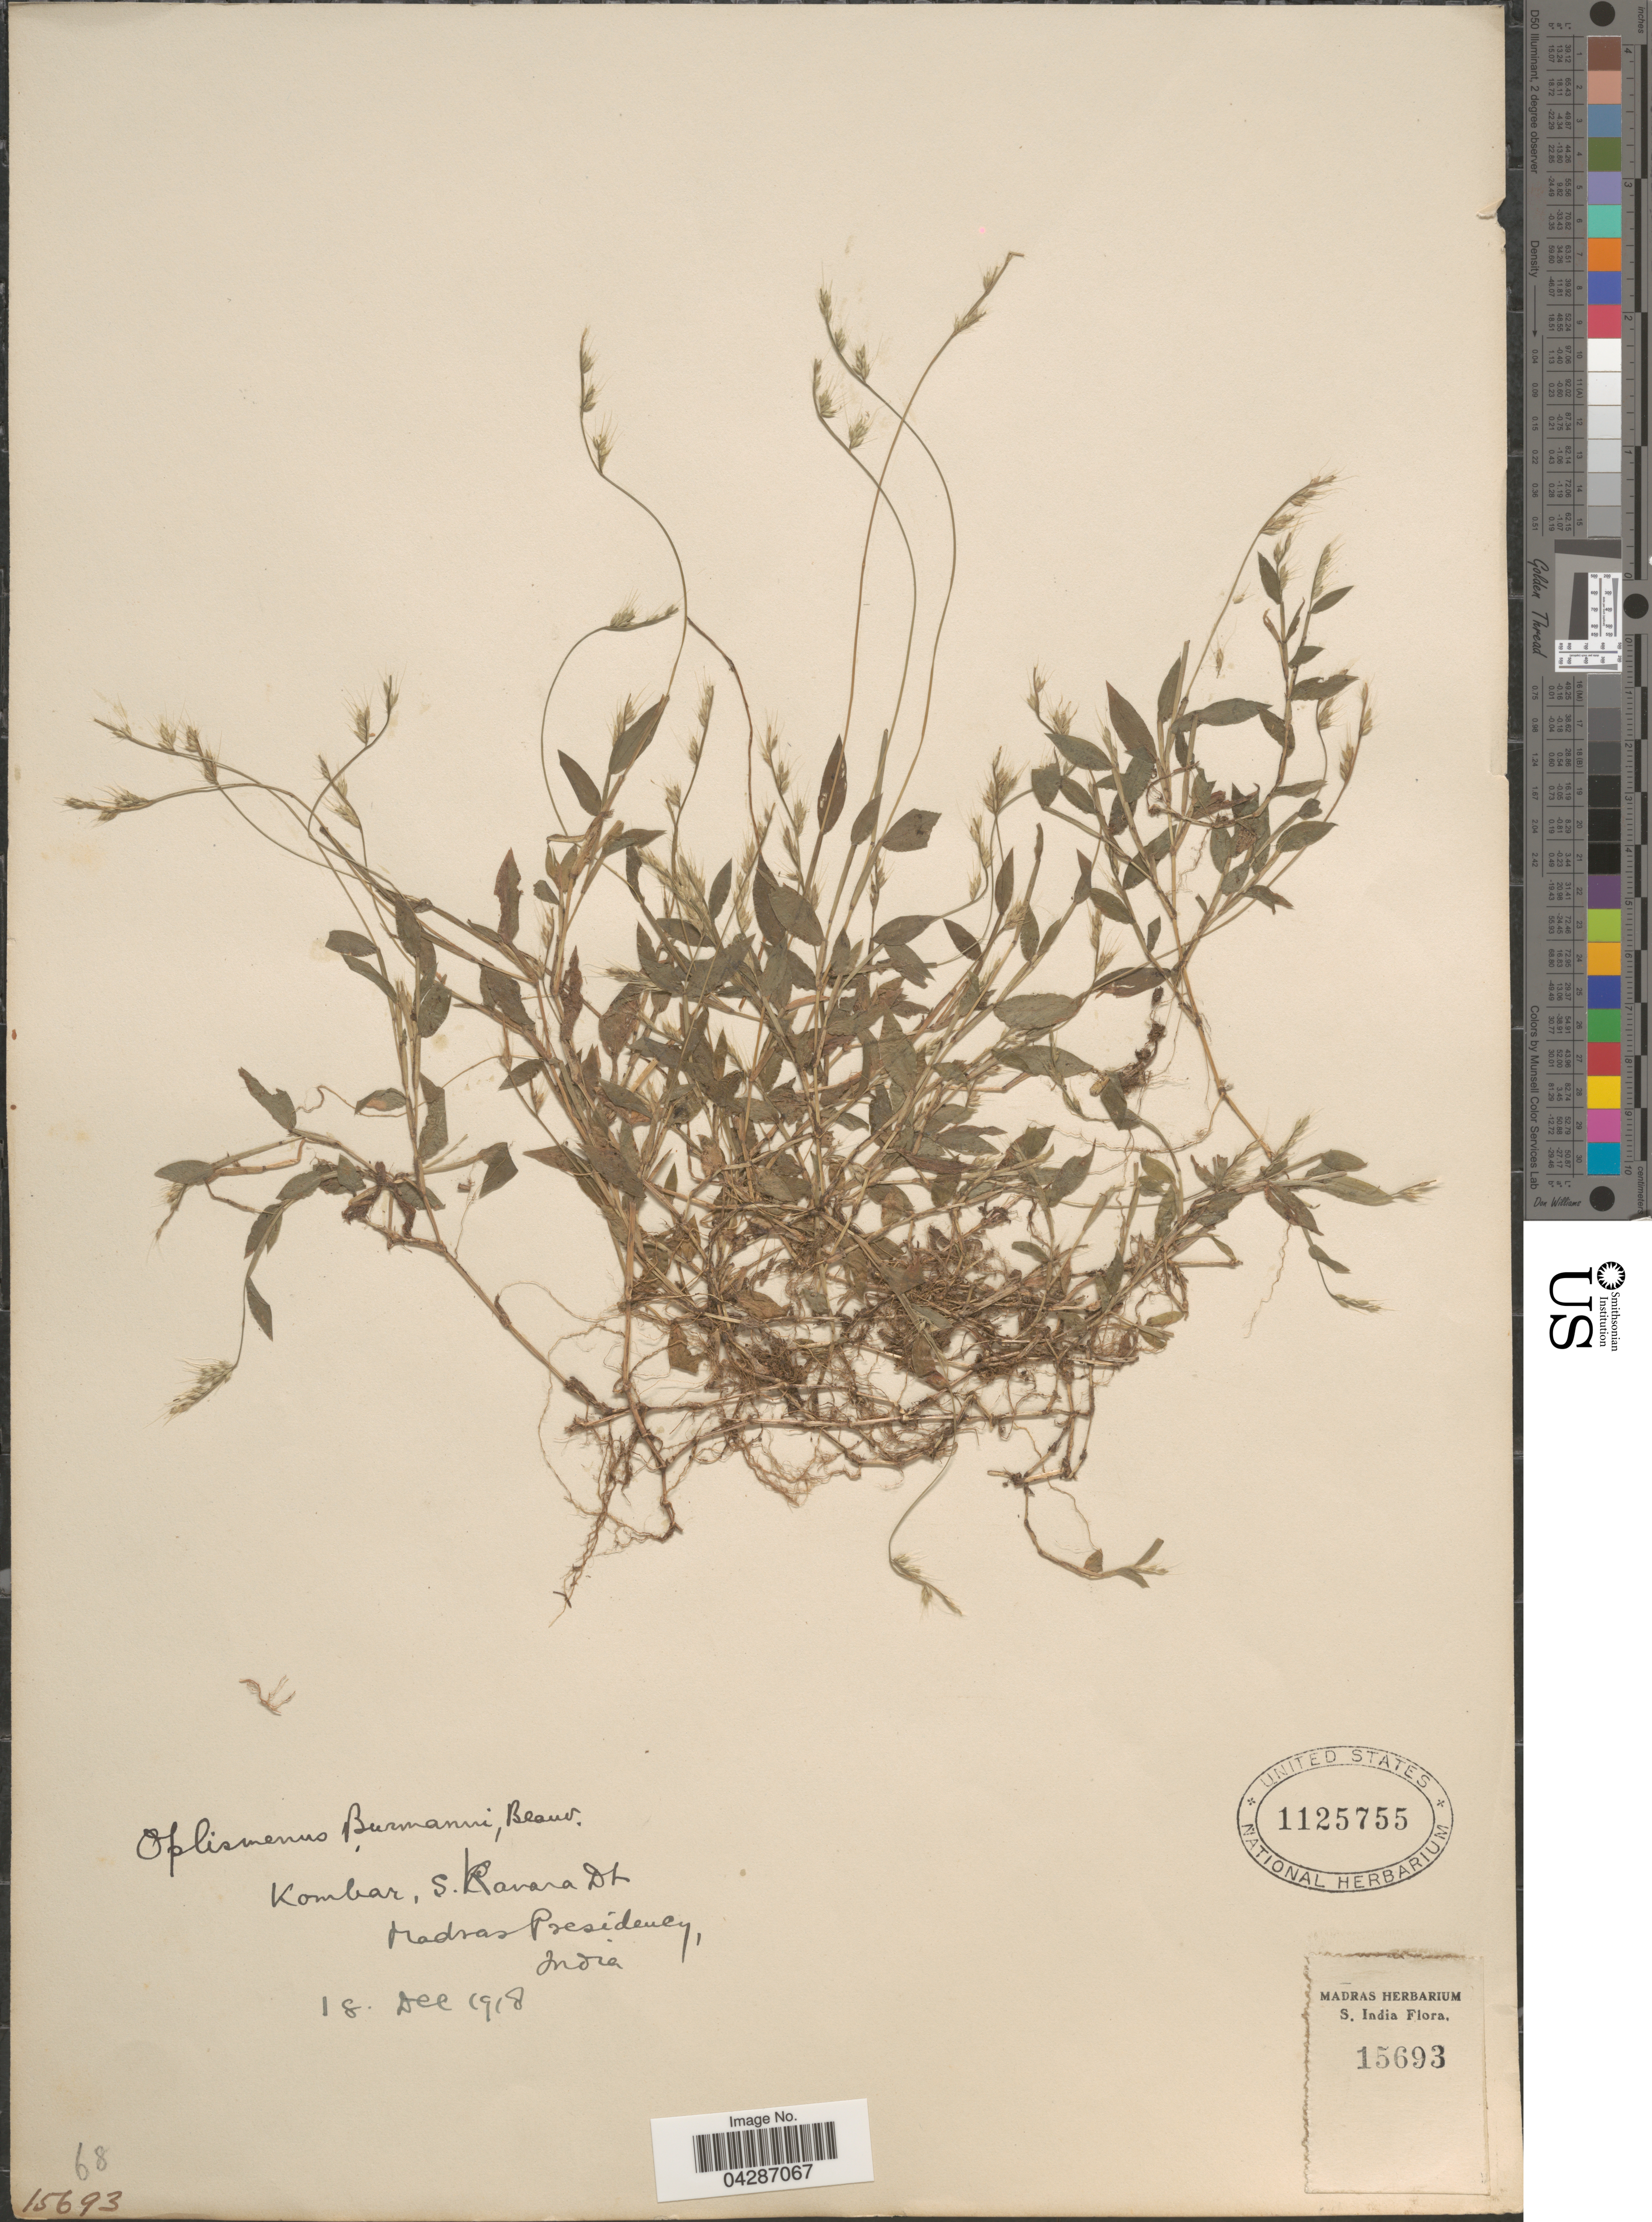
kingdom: Plantae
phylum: Tracheophyta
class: Liliopsida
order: Poales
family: Poaceae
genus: Oplismenus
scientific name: Oplismenus burmannii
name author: (Retz.) P. Beauv.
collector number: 15693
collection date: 1918-12-18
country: India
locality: Kombar, S. Kavara Dt. Madras Presidency.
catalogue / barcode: US 1125755